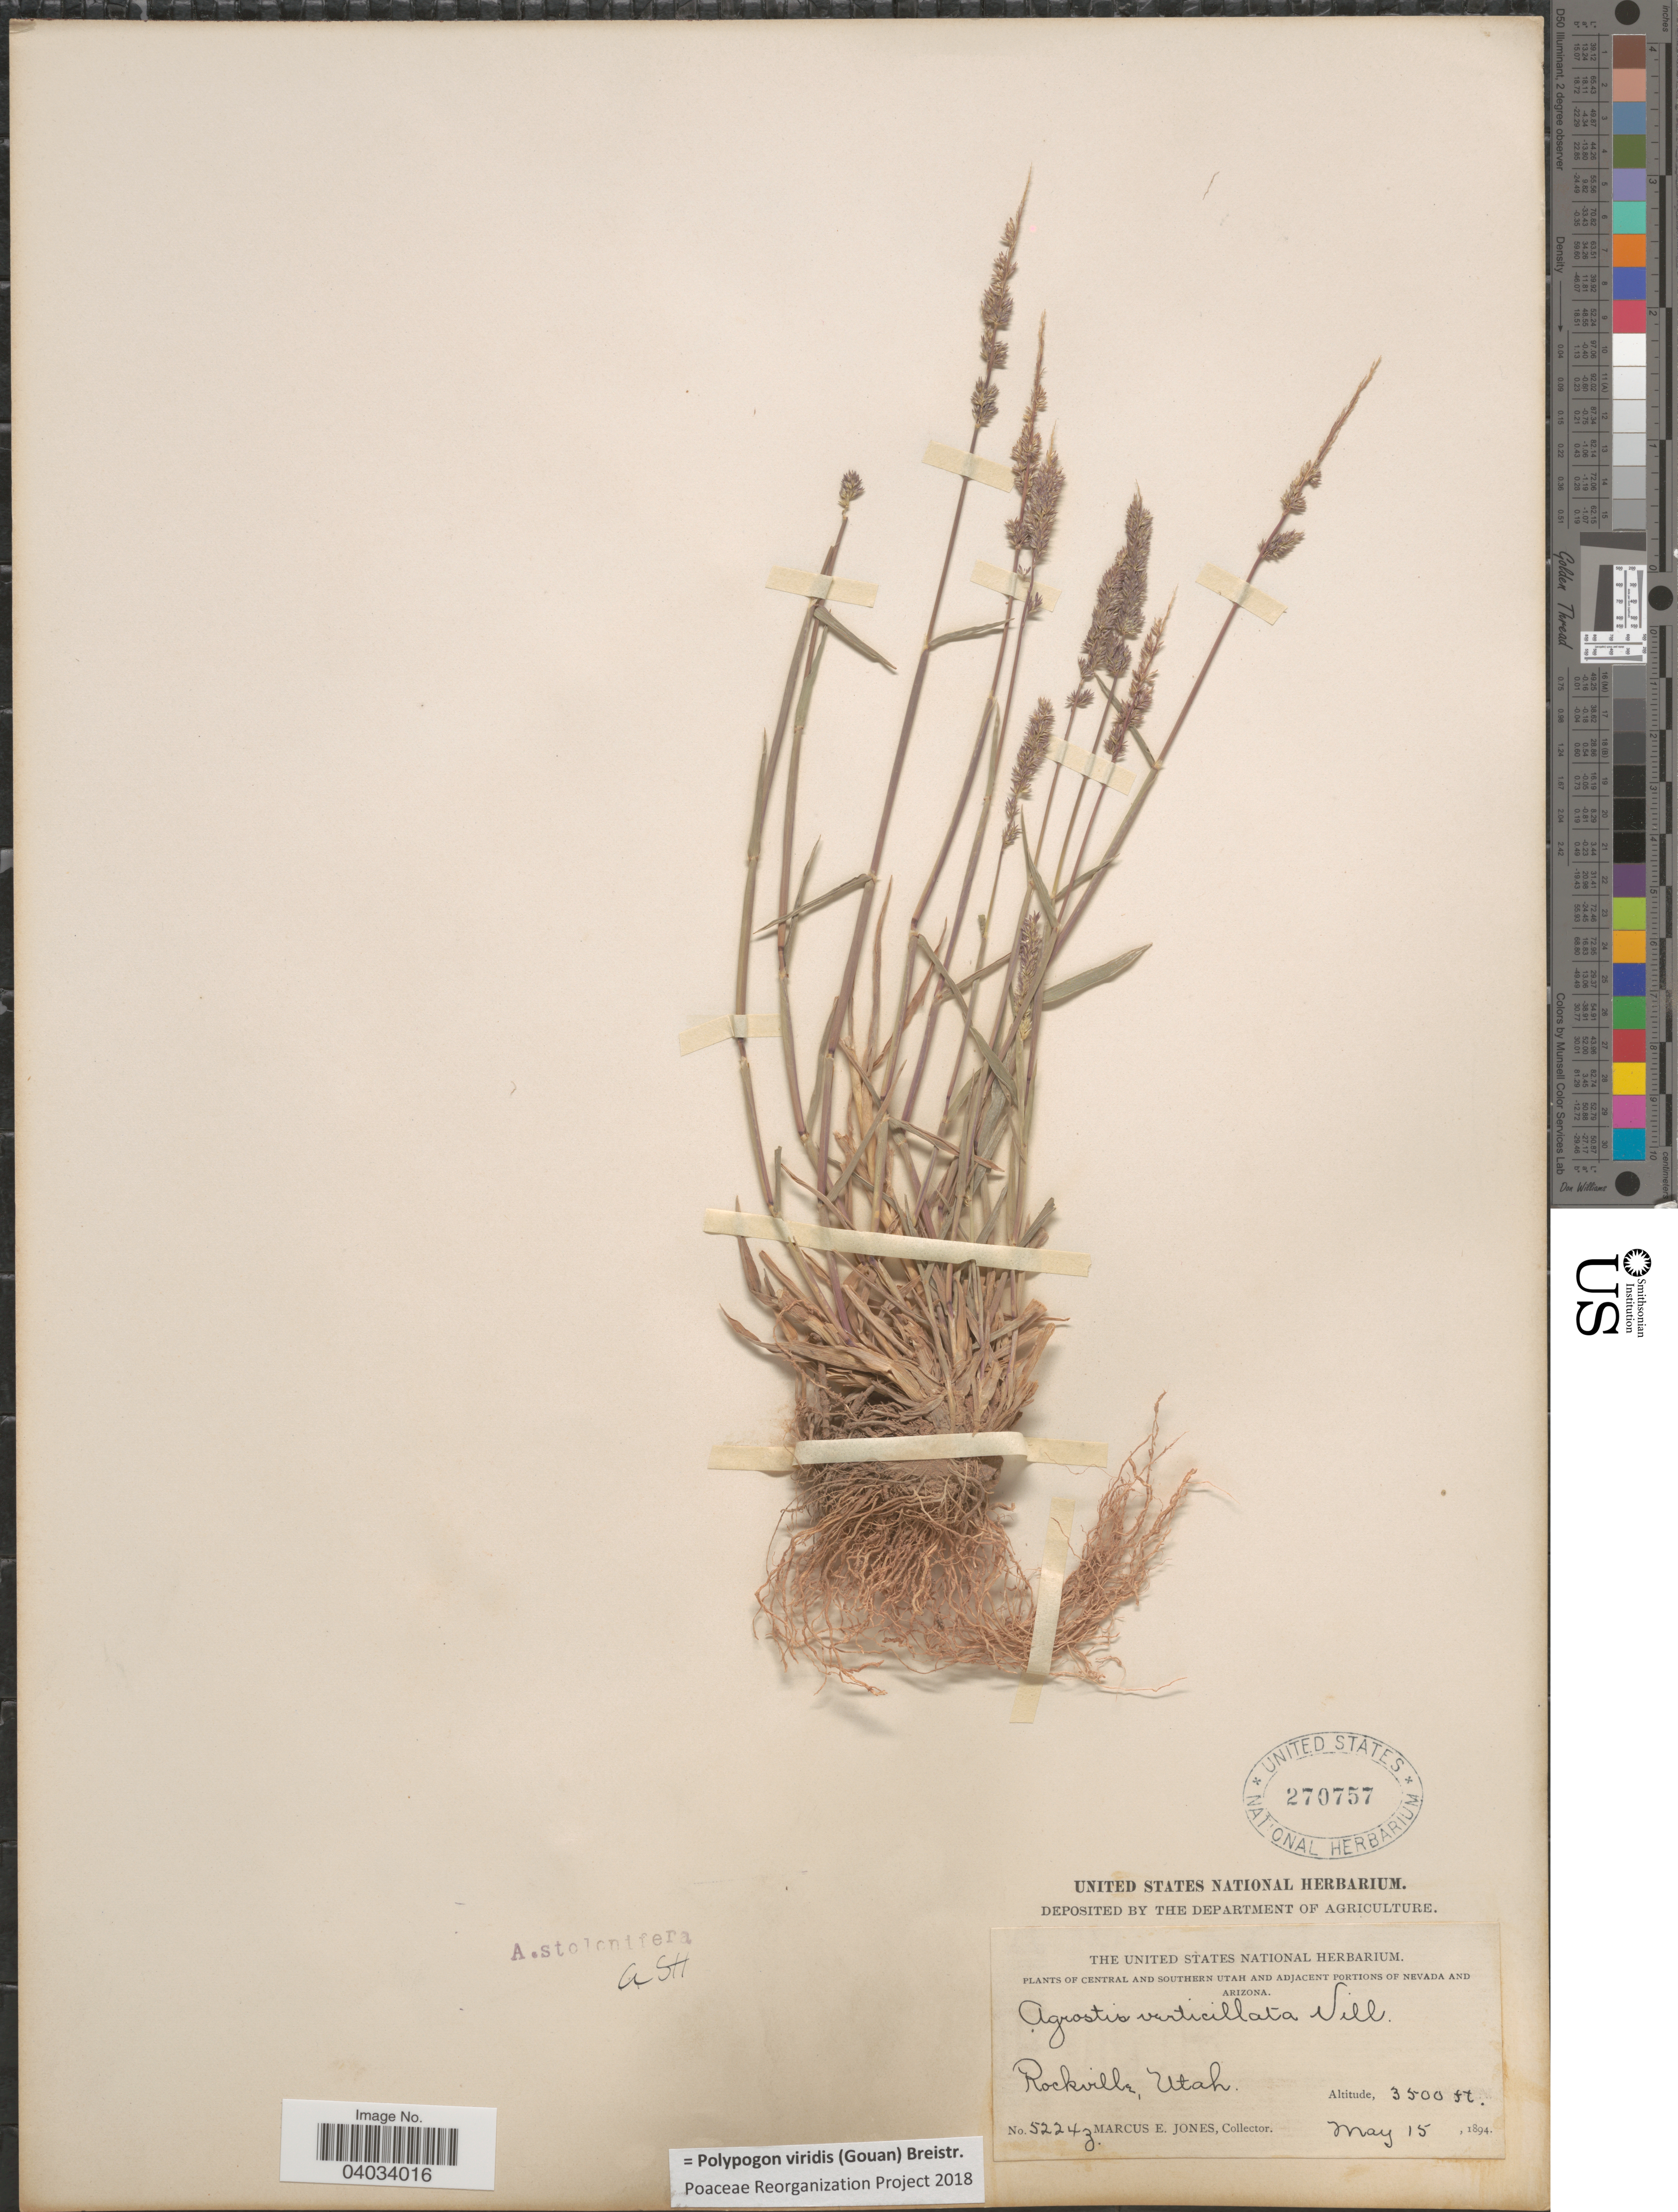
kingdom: Plantae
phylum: Tracheophyta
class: Liliopsida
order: Poales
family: Poaceae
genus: Polypogon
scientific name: Polypogon viridis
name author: (Gouan) Breistroffer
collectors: M. E. Jones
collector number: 5524z*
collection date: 1894-05-15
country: United States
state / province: Utah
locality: Central and Southern Utah. Rockville.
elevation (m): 1067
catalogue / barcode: US 270757